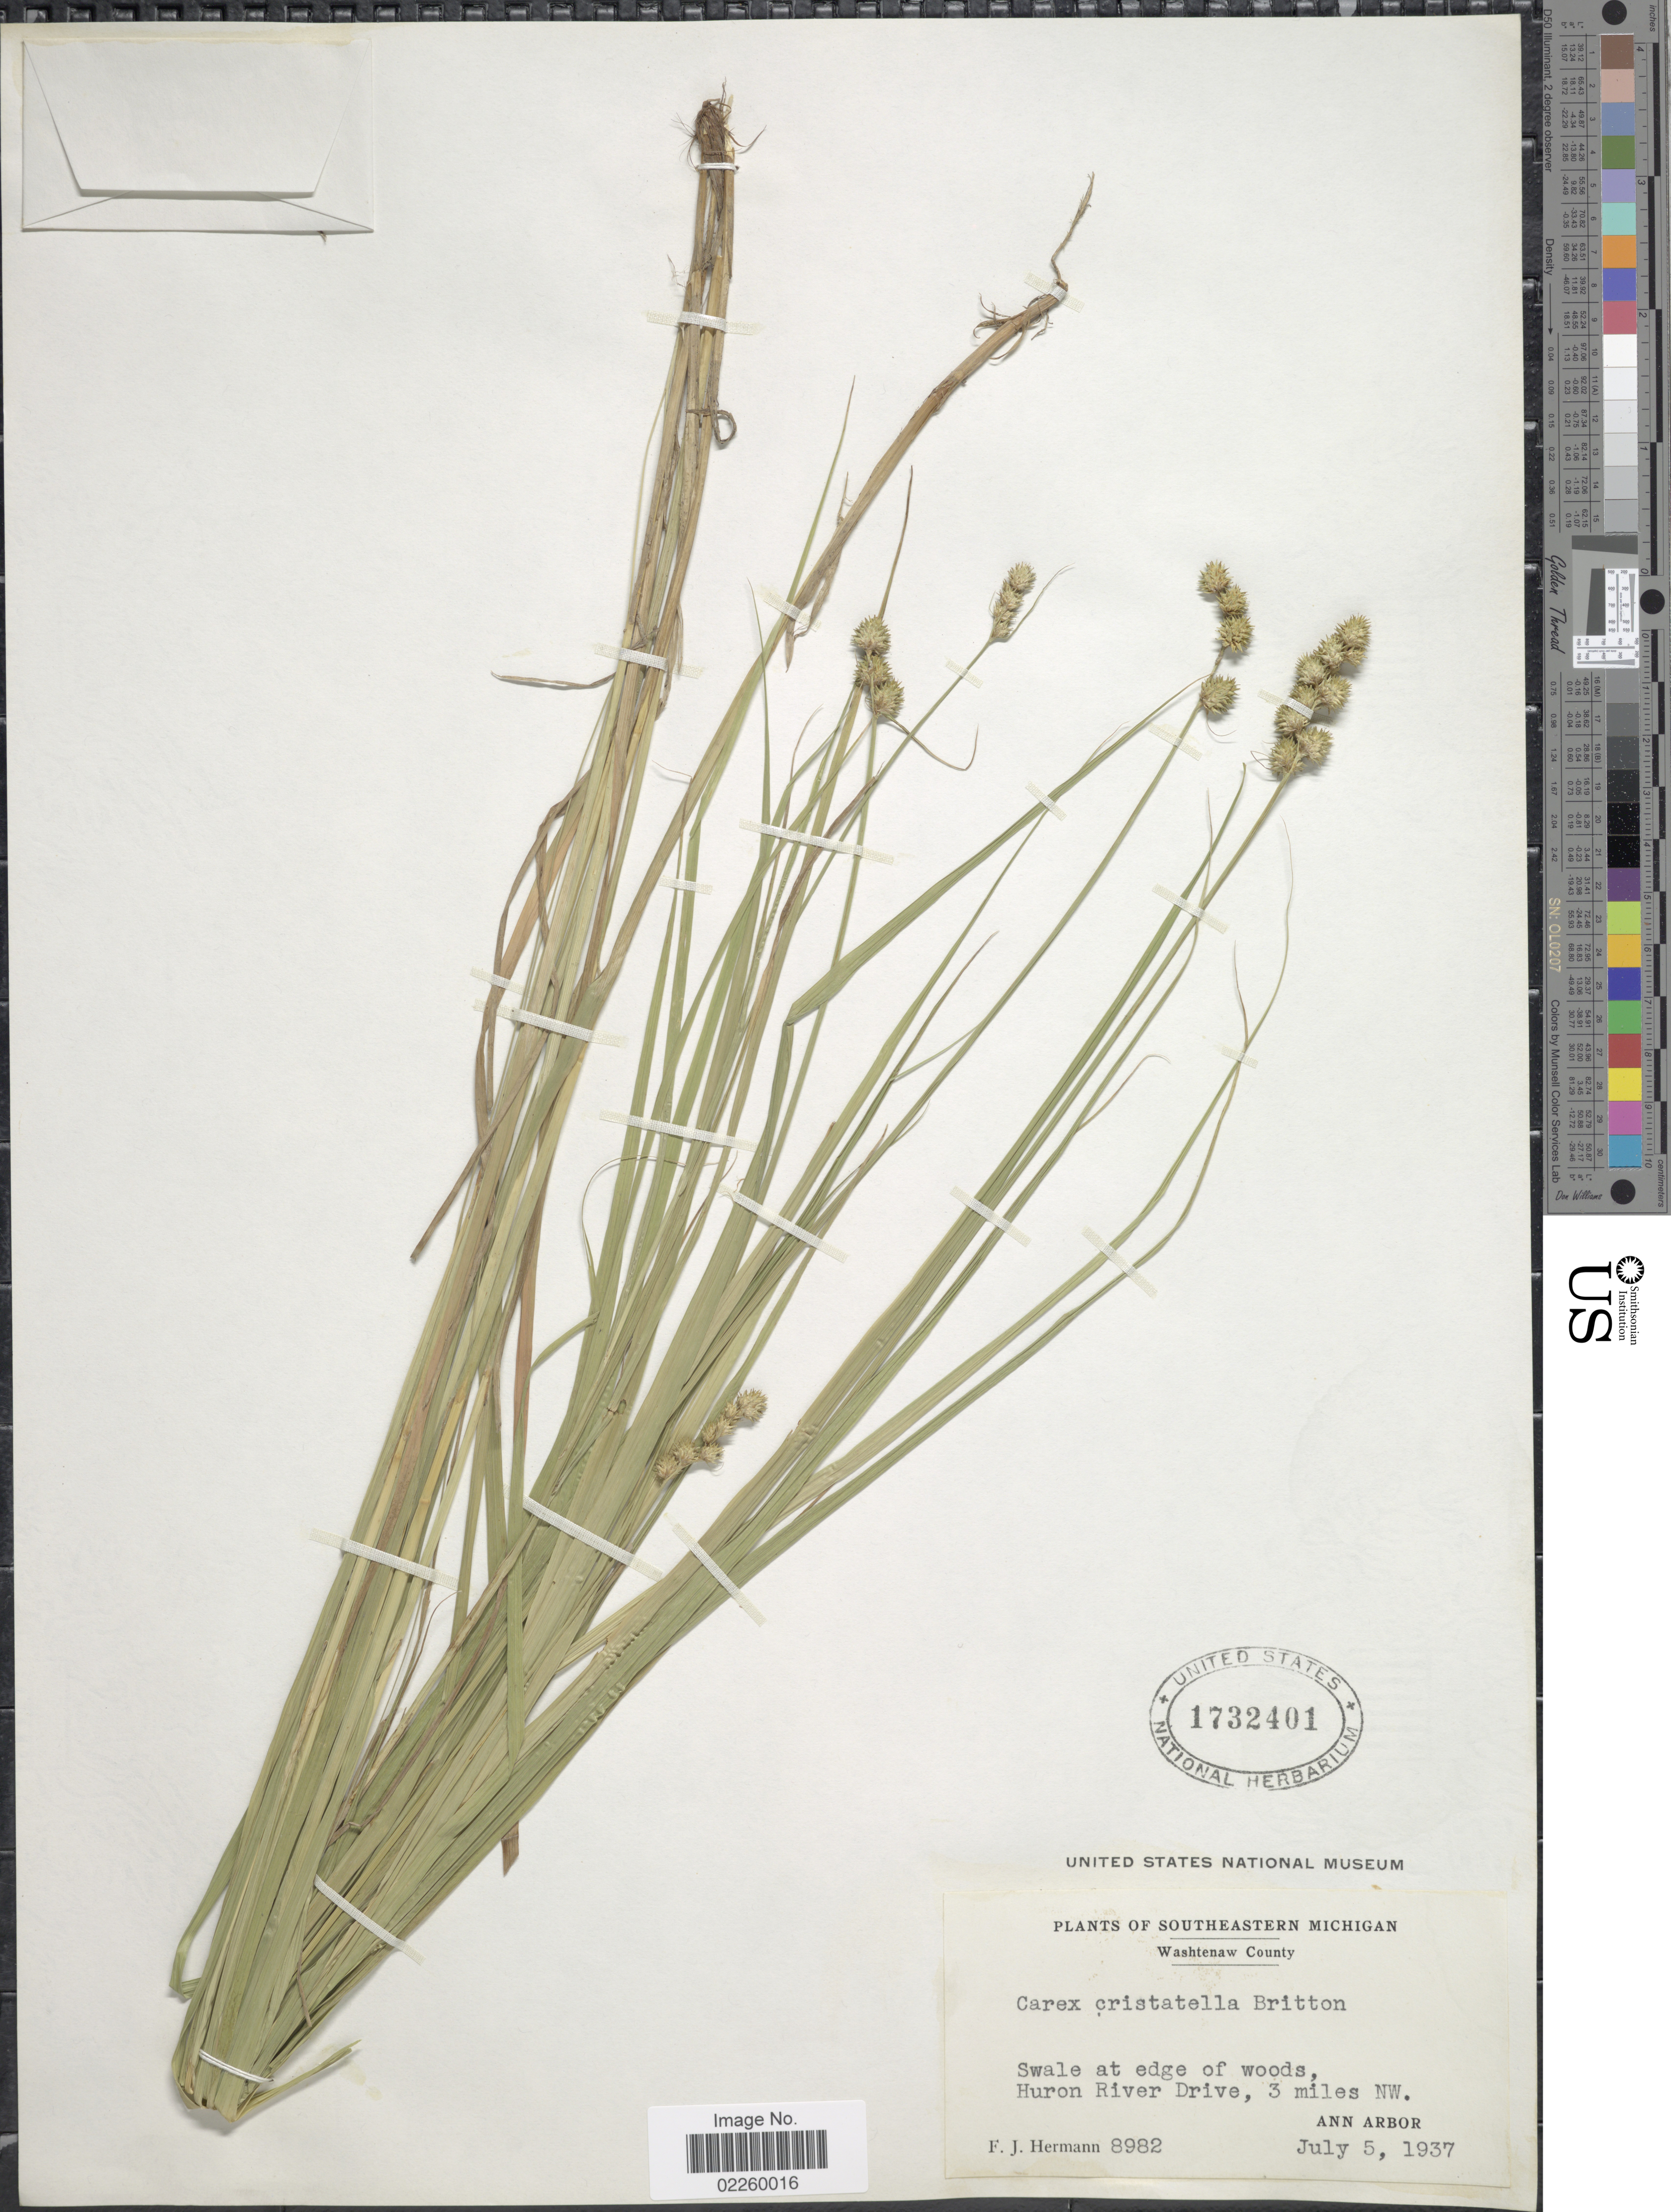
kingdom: Plantae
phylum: Tracheophyta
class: Liliopsida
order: Poales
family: Cyperaceae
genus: Carex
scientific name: Carex cristatella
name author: Britton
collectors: F. J. Hermann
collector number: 8982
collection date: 1937-07-05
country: United States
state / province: Michigan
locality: Southeastern Michigan, Washtenaw County, Swale at edge of woods, Huron River Drive, 3 miles NW, Ann Arbor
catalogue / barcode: US 1732401